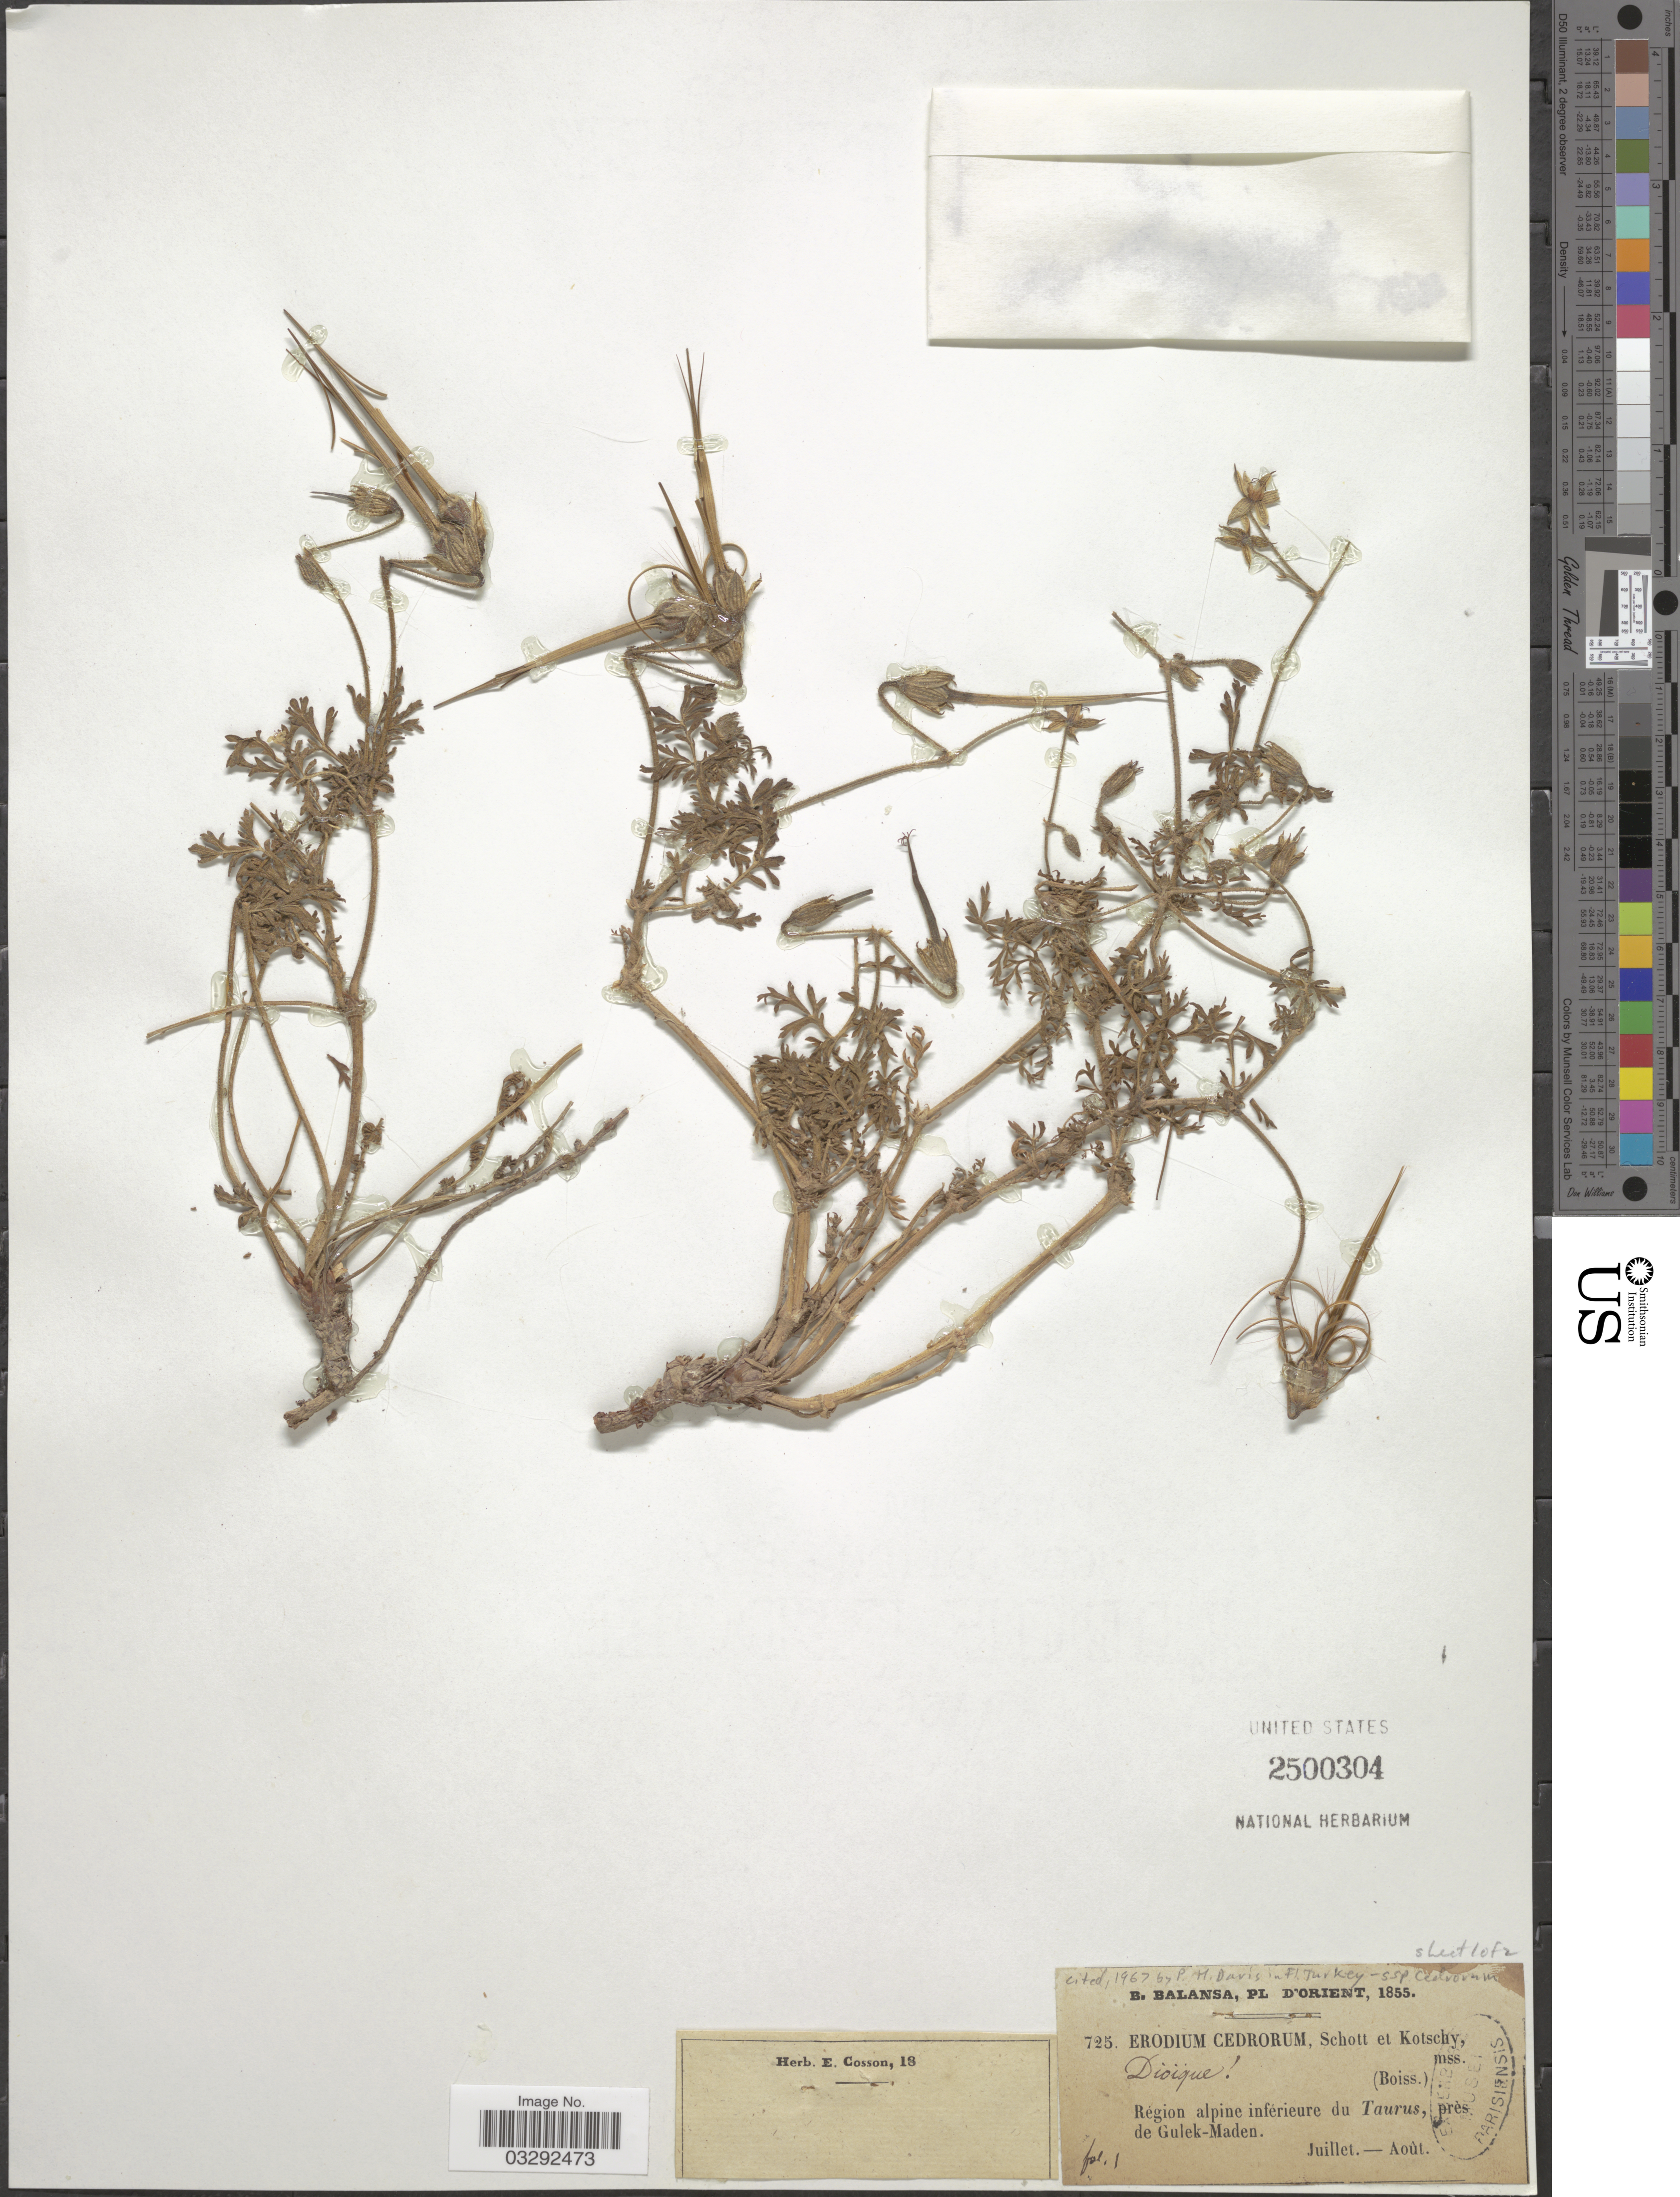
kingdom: Plantae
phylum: Tracheophyta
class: Magnoliopsida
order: Geraniales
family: Geraniaceae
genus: Erodium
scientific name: Erodium cedrorum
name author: Schott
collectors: B. Balansa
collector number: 725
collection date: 1855-07/1855-08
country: Turkey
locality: D'orient. Région alpine inferieure du Taurus, près de Gulek-Maden.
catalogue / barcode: US 2500304